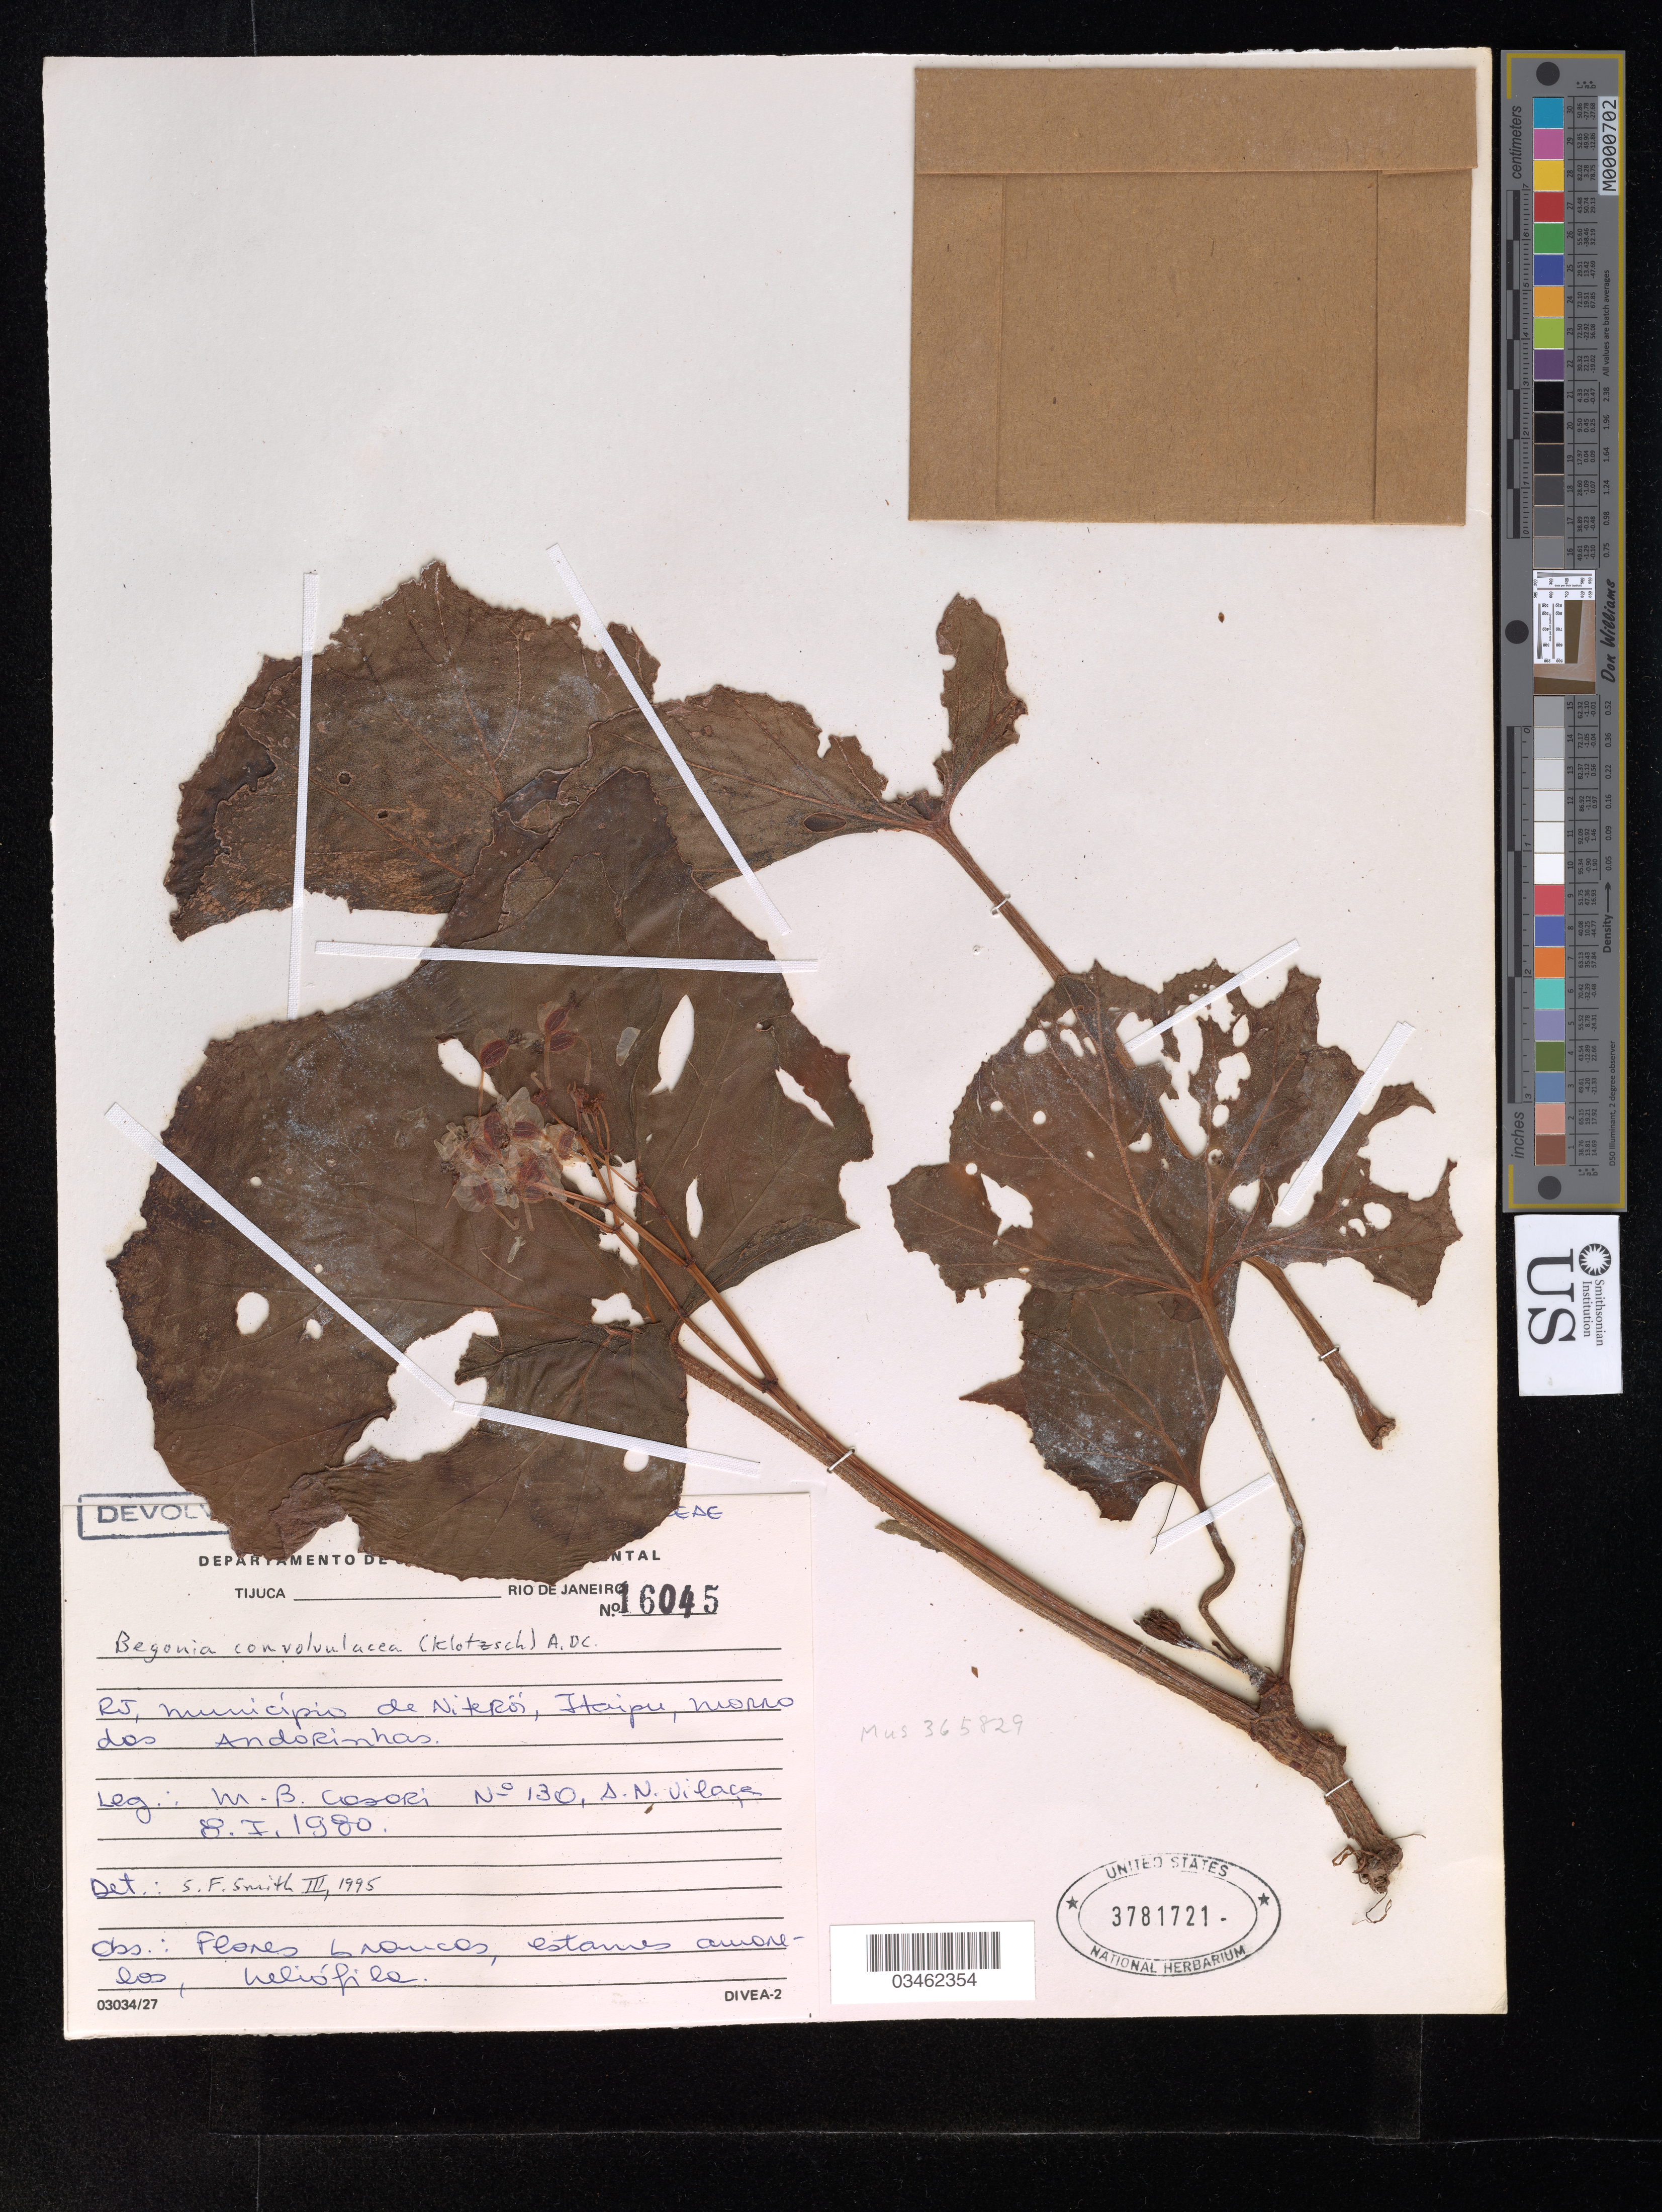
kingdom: Plantae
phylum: Tracheophyta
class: Magnoliopsida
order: Cucurbitales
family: Begoniaceae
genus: Begonia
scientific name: Begonia x sp.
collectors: M. Casari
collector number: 130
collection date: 1980-01-08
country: Brazil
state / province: Rio de Janeiro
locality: JR, município de Niterói, Itaipu, morro dos Andorinhas.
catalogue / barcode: US 3781721